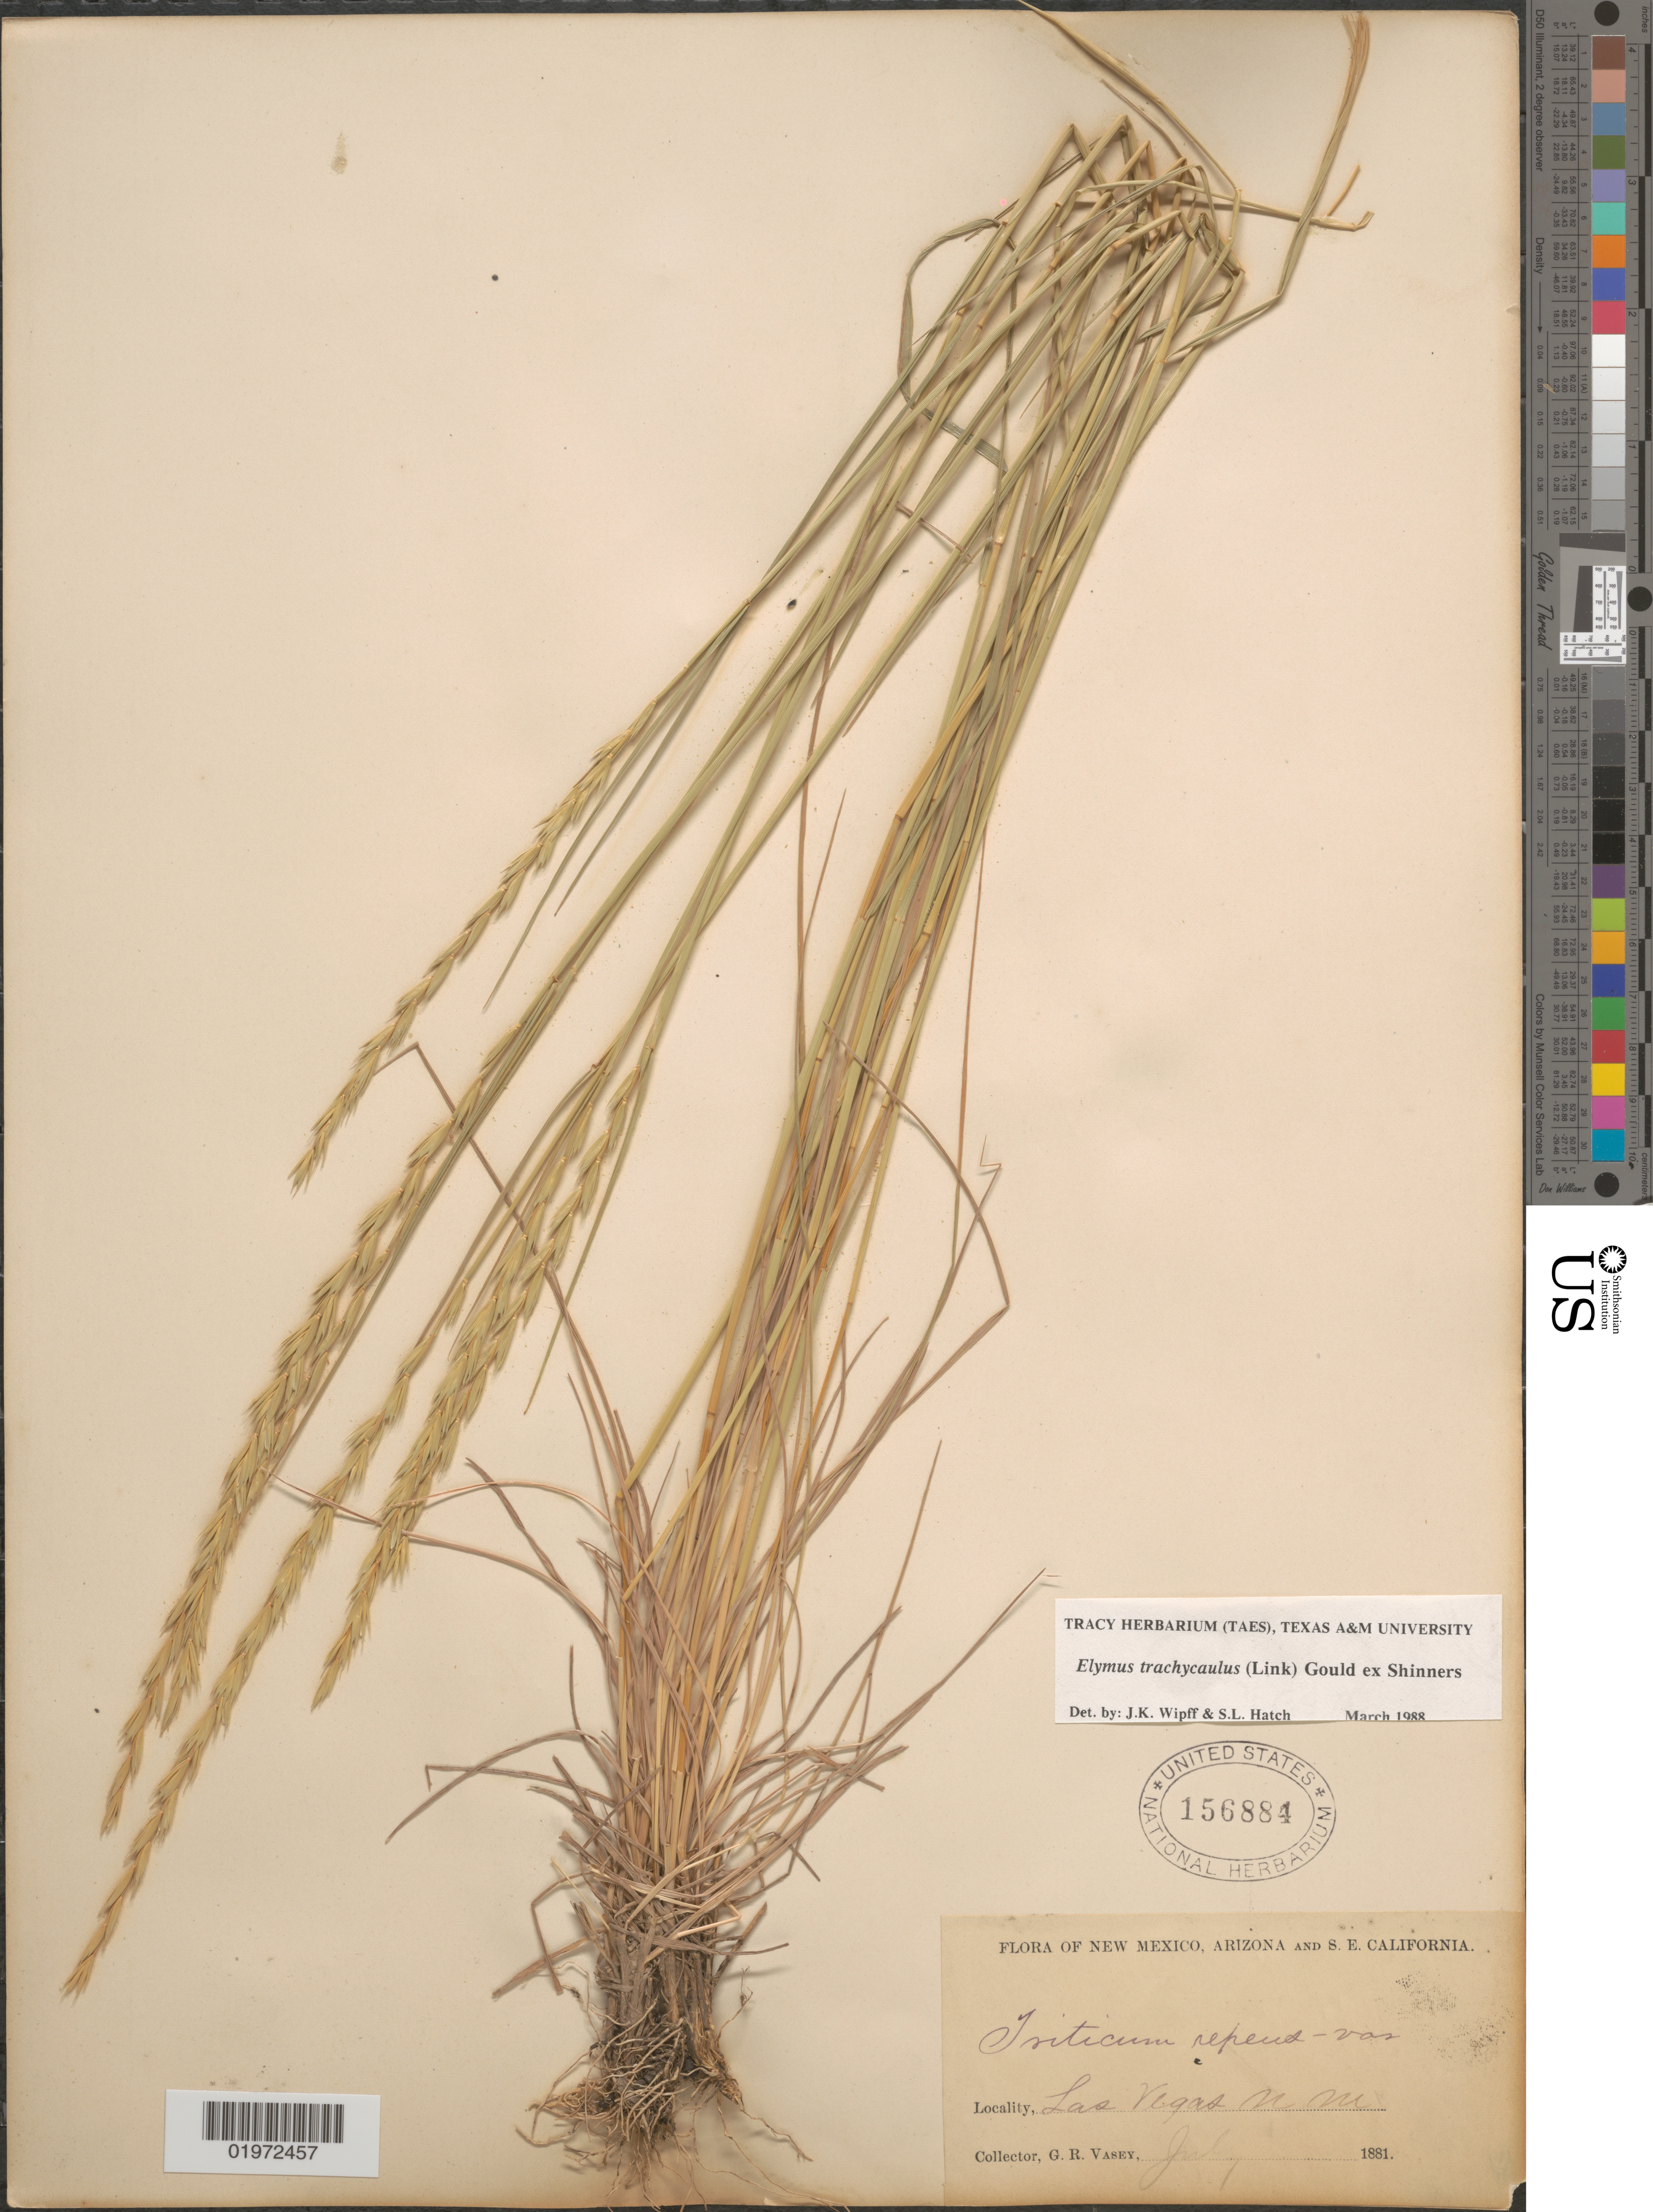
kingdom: Plantae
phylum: Tracheophyta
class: Liliopsida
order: Poales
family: Poaceae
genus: Elymus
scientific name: Elymus trachycaulus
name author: (Link) Gould ex Shinners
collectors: G. R. Vasey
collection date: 1881-07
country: United States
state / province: New Mexico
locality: Las Vegas.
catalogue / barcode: US 156884